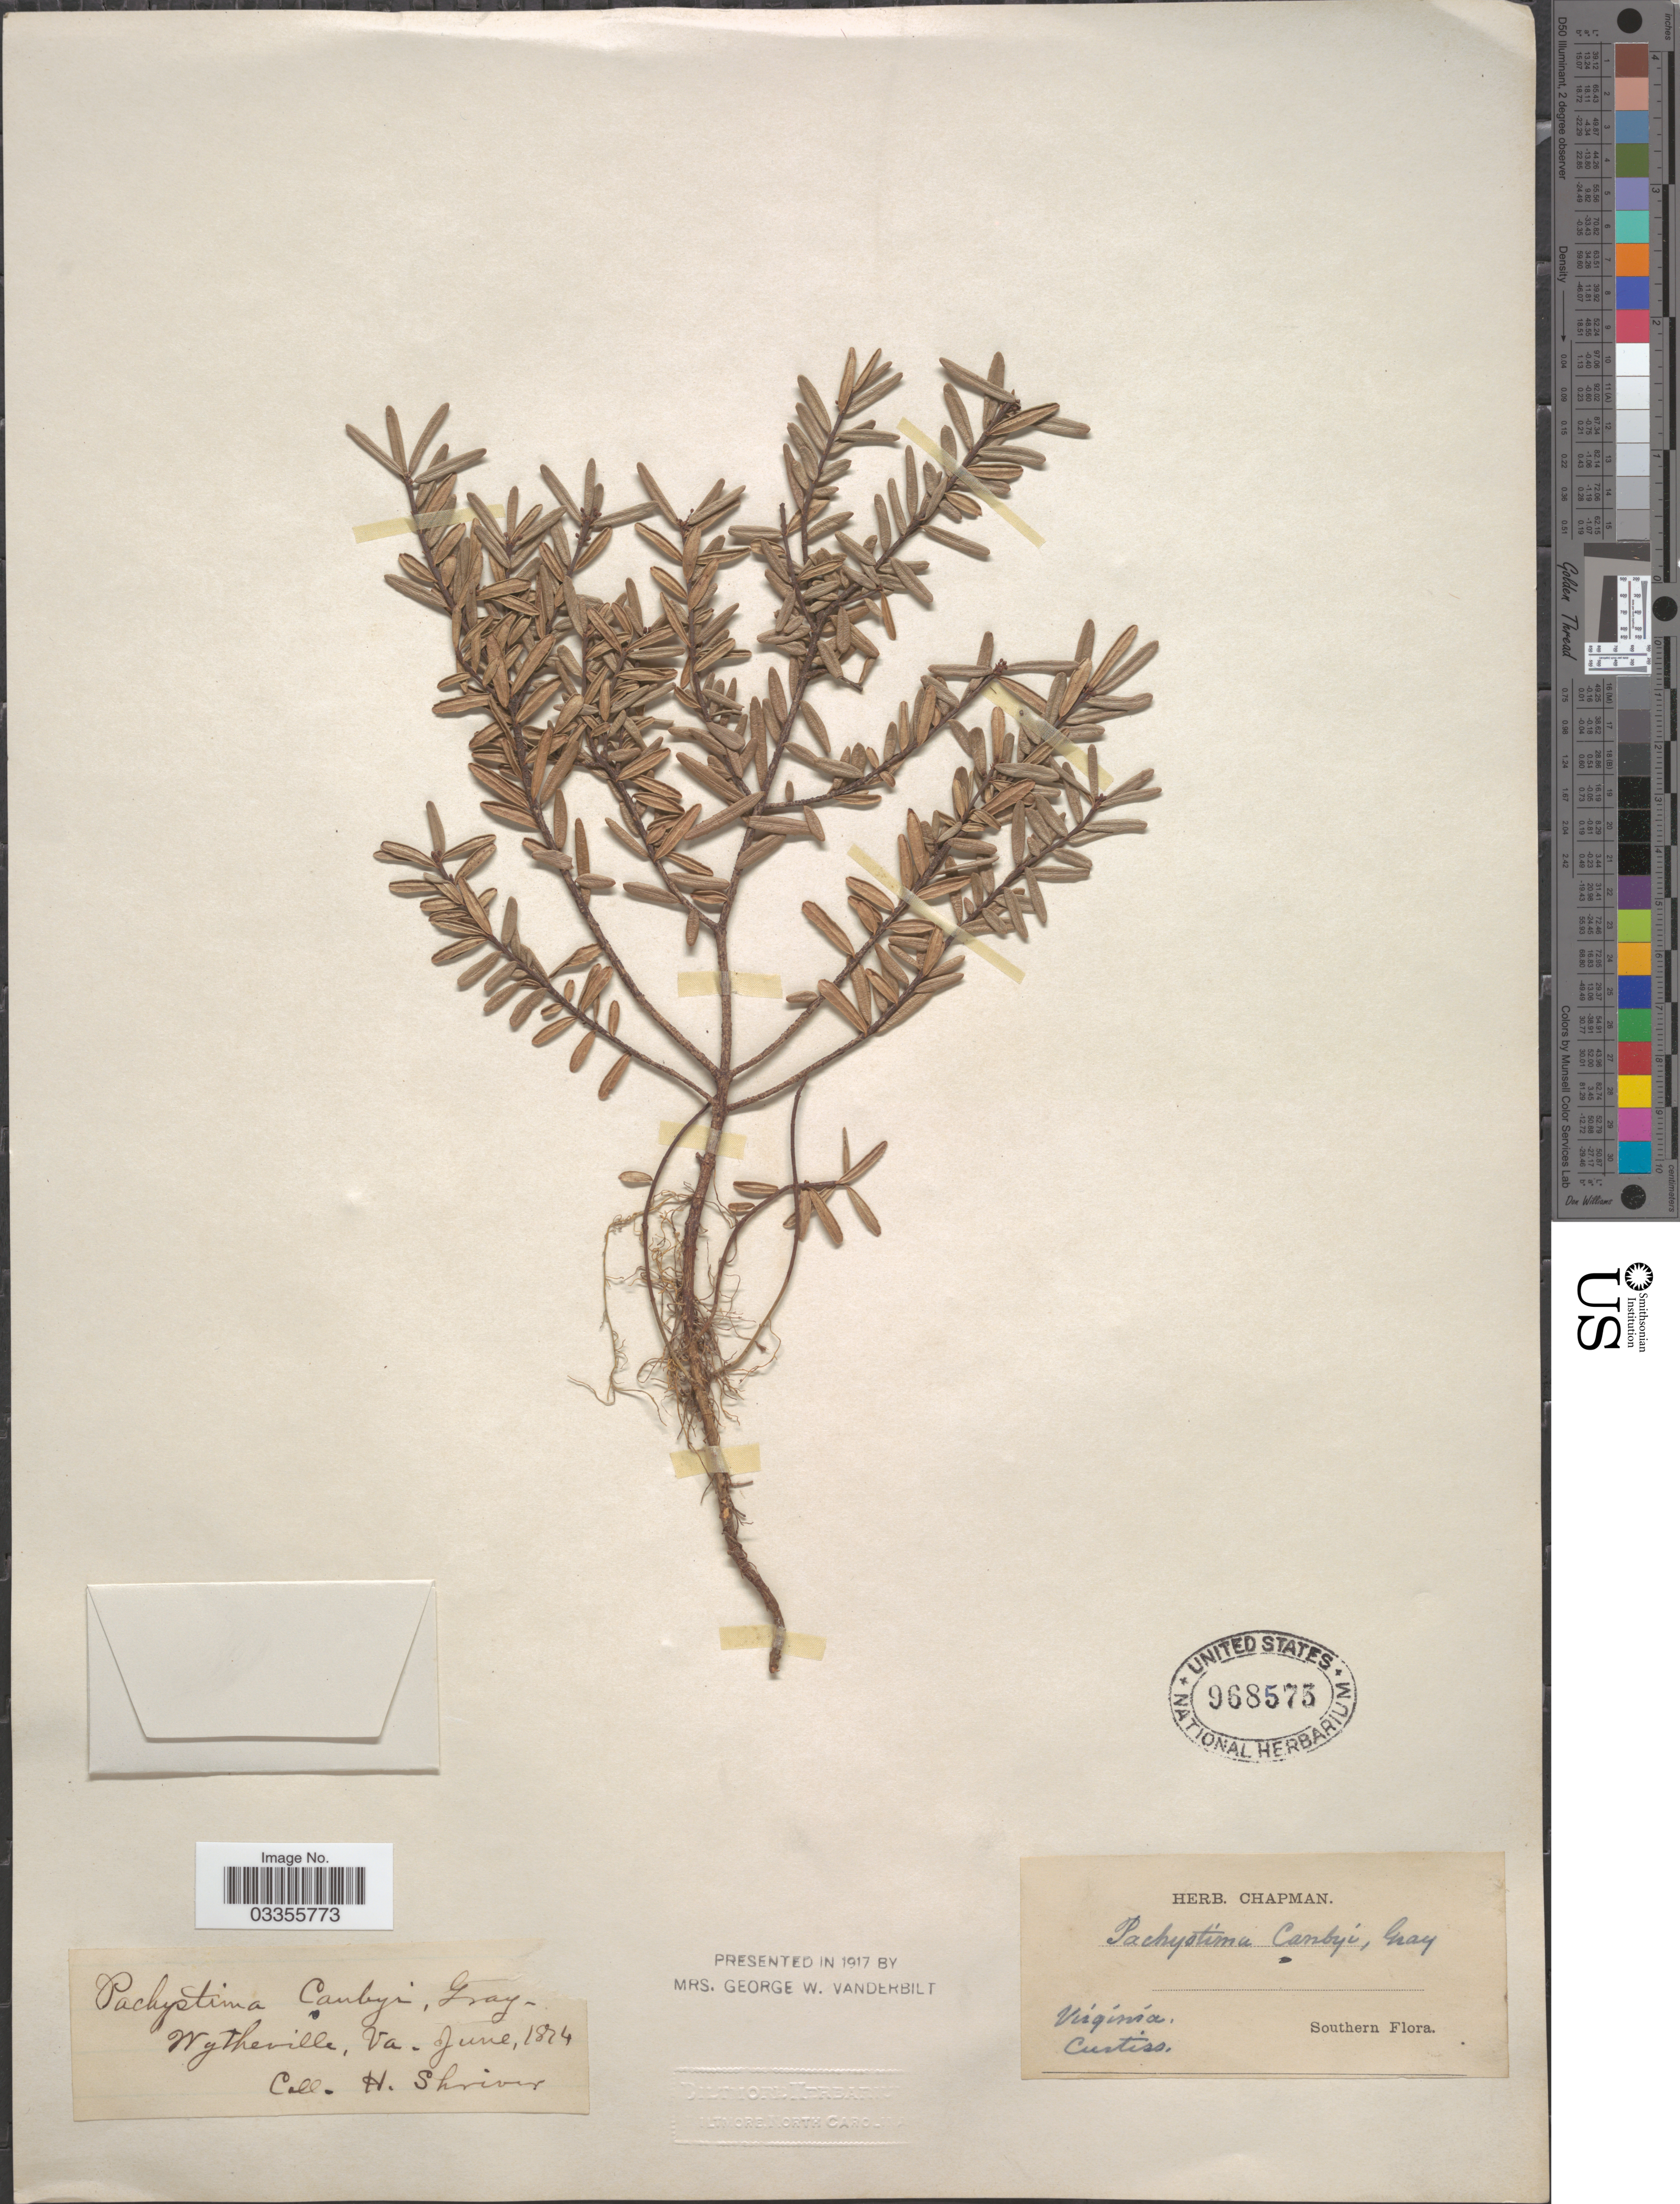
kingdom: Plantae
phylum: Tracheophyta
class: Magnoliopsida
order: Celastrales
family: Celastraceae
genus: Paxistima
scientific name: Paxistima canbyi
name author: A. Gray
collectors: H. Shriver & -. Curtiss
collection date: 1874-06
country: United States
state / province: Virginia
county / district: Wythe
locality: Wytheville. Southern.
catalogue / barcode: US 968573